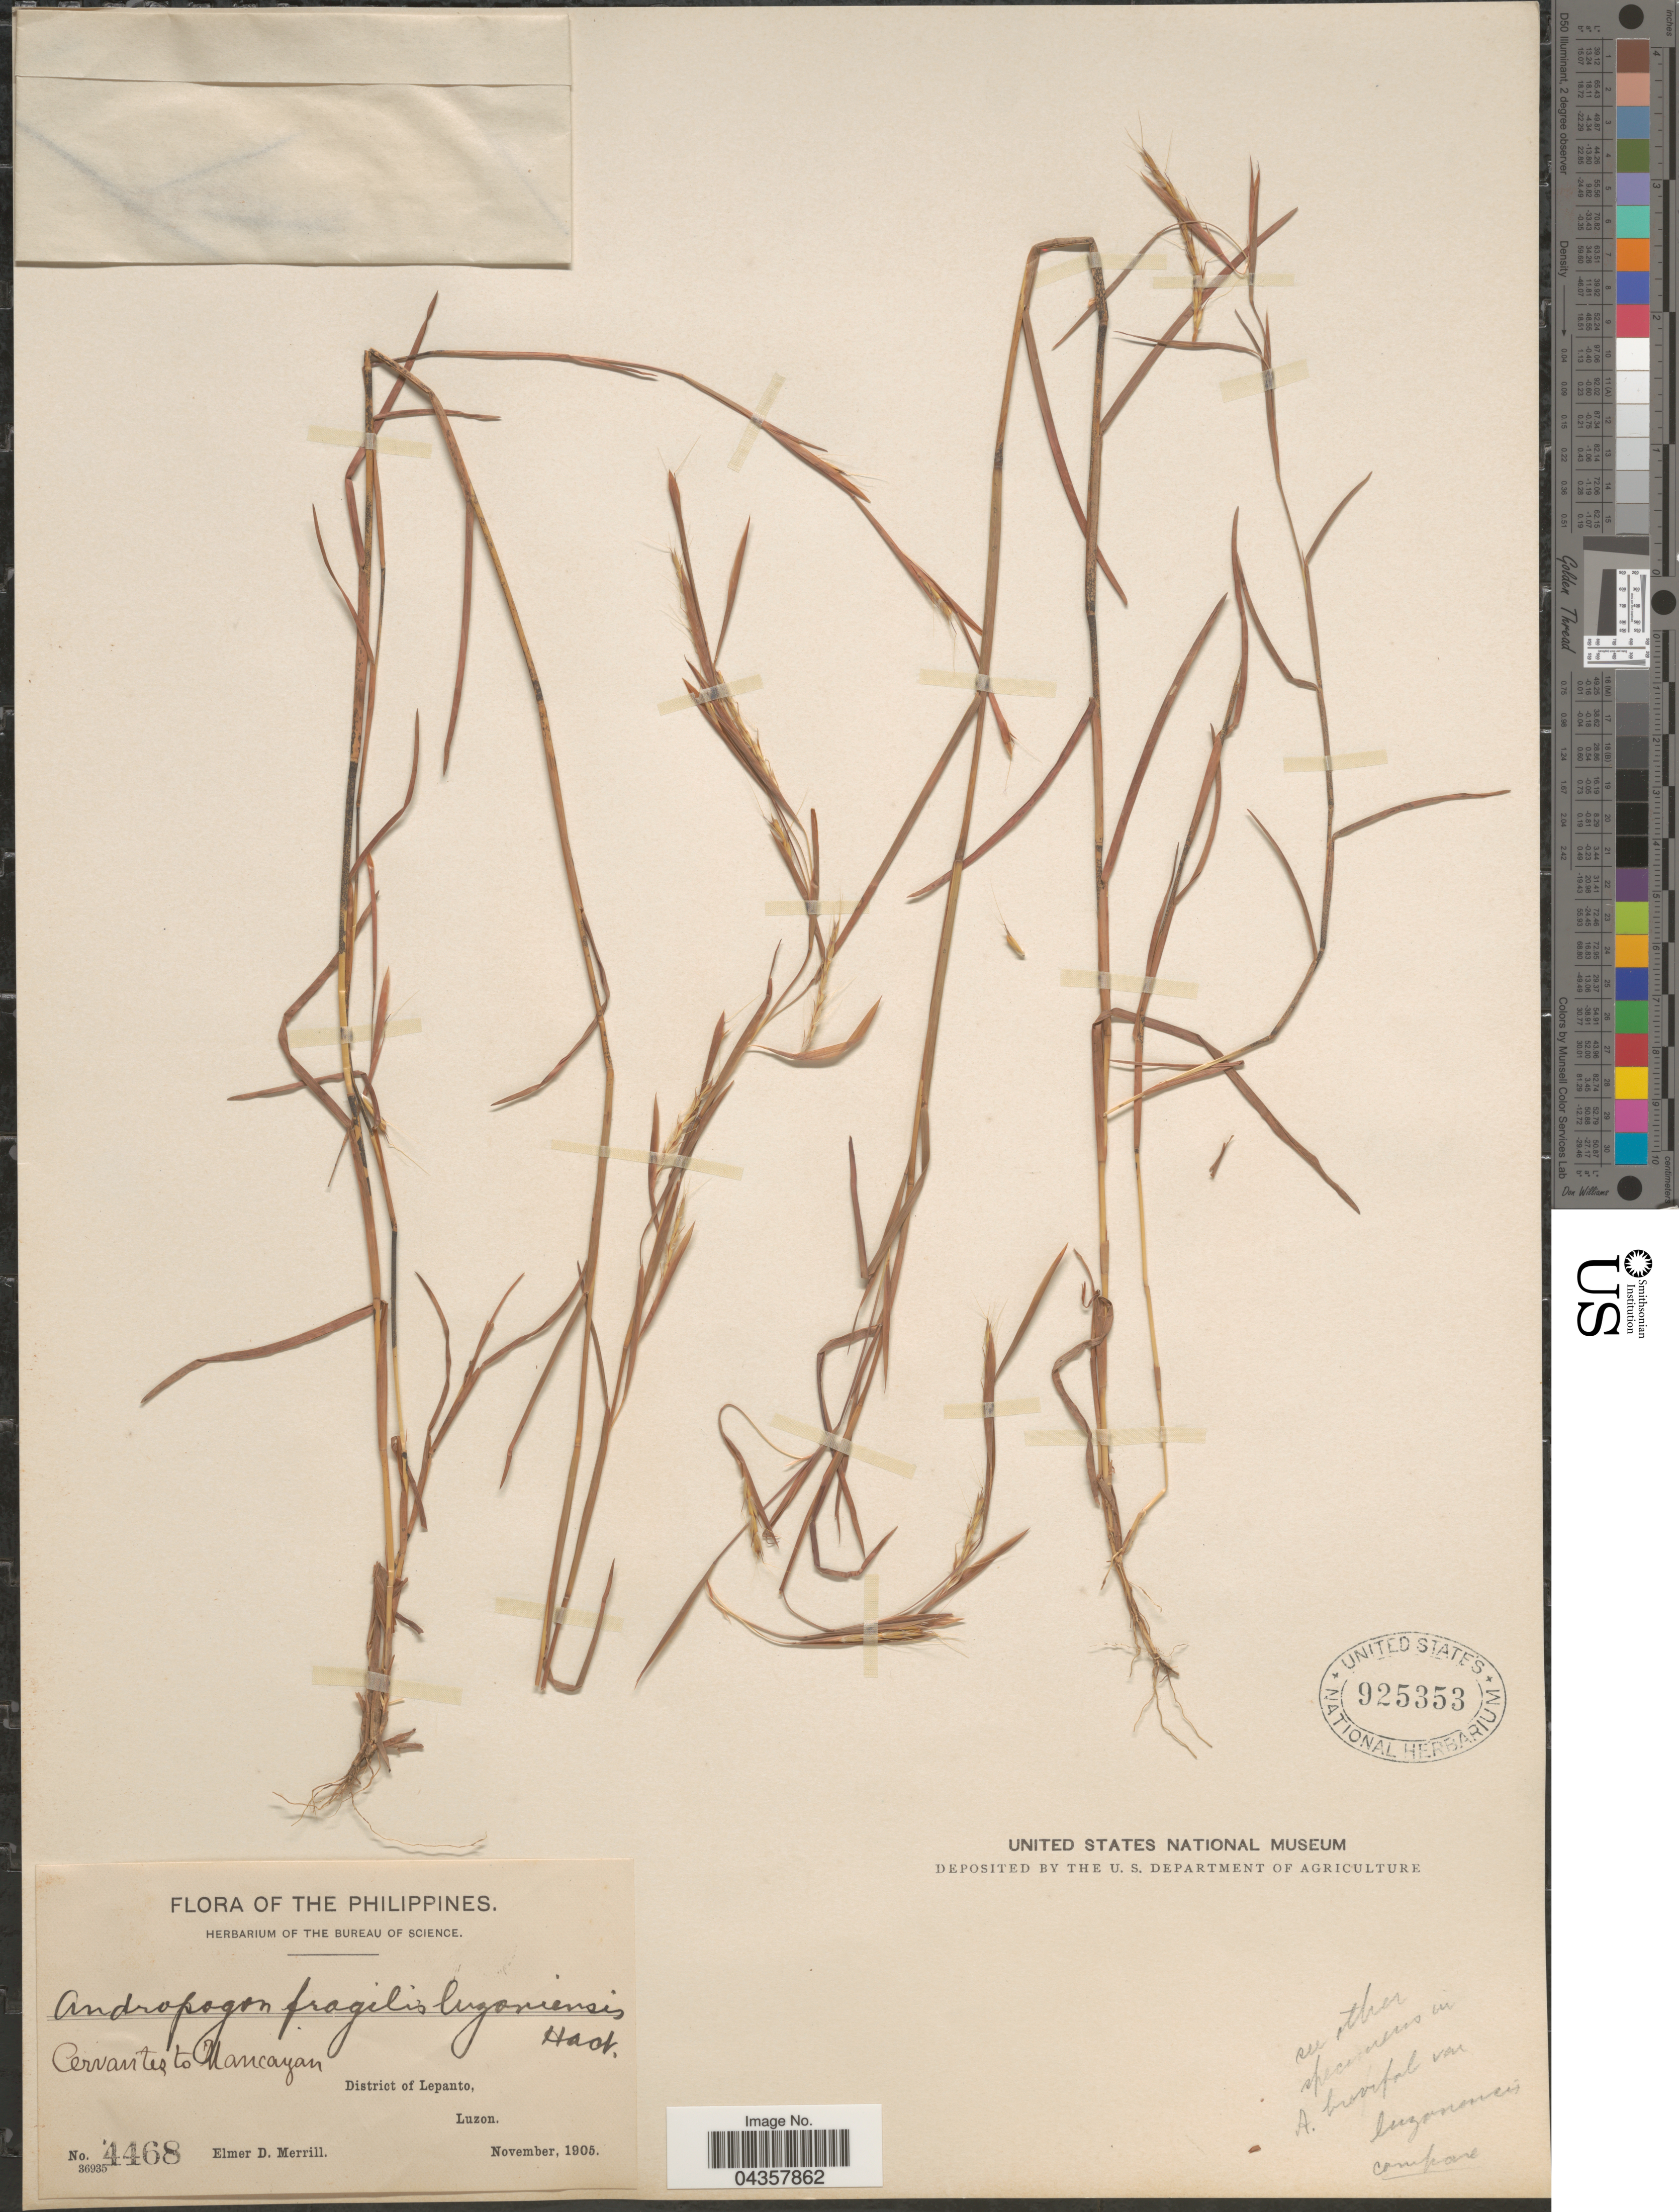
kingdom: Plantae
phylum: Tracheophyta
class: Liliopsida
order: Poales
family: Poaceae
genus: Schizachyrium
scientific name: Schizachyrium sp.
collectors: E. D. Merrill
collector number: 4468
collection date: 1905-11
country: Philippines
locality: Cervantes to Uancayan. District of Lepanto, Luzon.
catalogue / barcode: US 925353